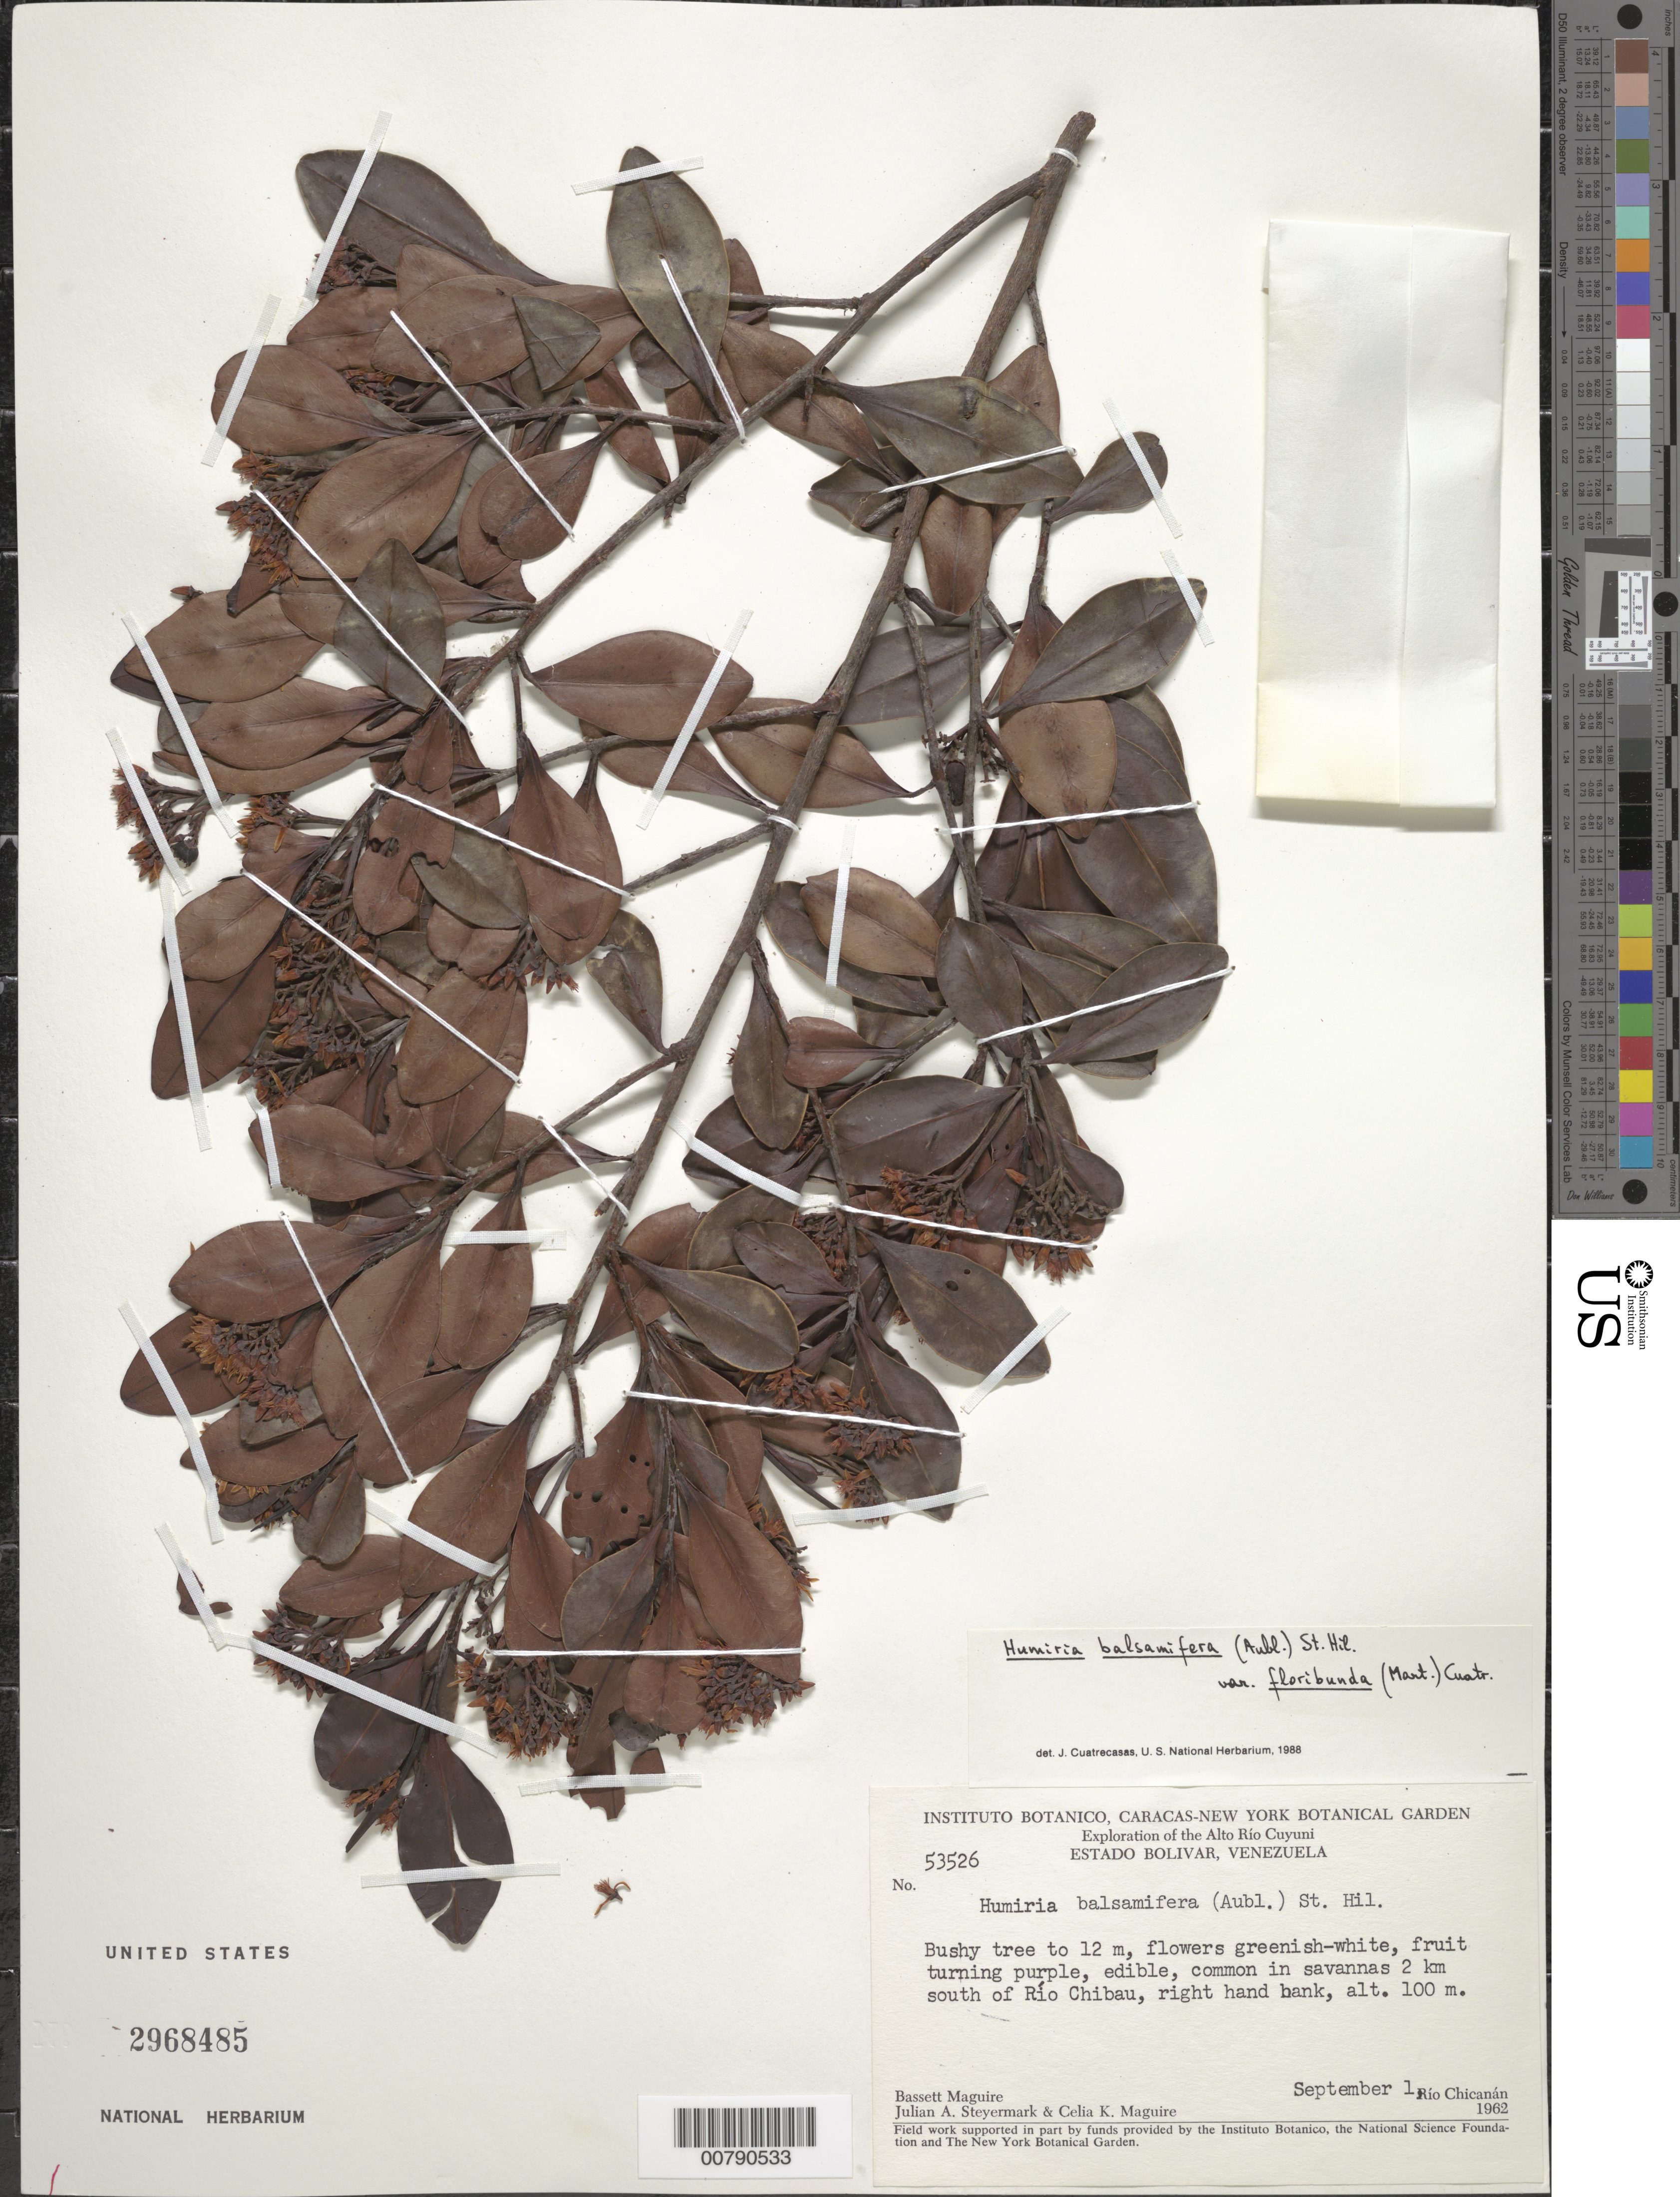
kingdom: Plantae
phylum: Tracheophyta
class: Magnoliopsida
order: Malpighiales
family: Humiriaceae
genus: Humiria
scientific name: Humiria balsamifera var. floribunda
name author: (Mart.) Cuatrec.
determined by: Cuatrecasas, J.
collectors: B. Maguire, J. Steyermark & C. K. Maguire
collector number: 53526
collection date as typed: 1-Sep-62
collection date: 1962-09-01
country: Venezuela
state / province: Bolívar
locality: Alto Río Cuyuni, 2 km S of Río Chibau, right hand bank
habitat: Savannas, right hand bank of river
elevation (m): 100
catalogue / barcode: US 2968485